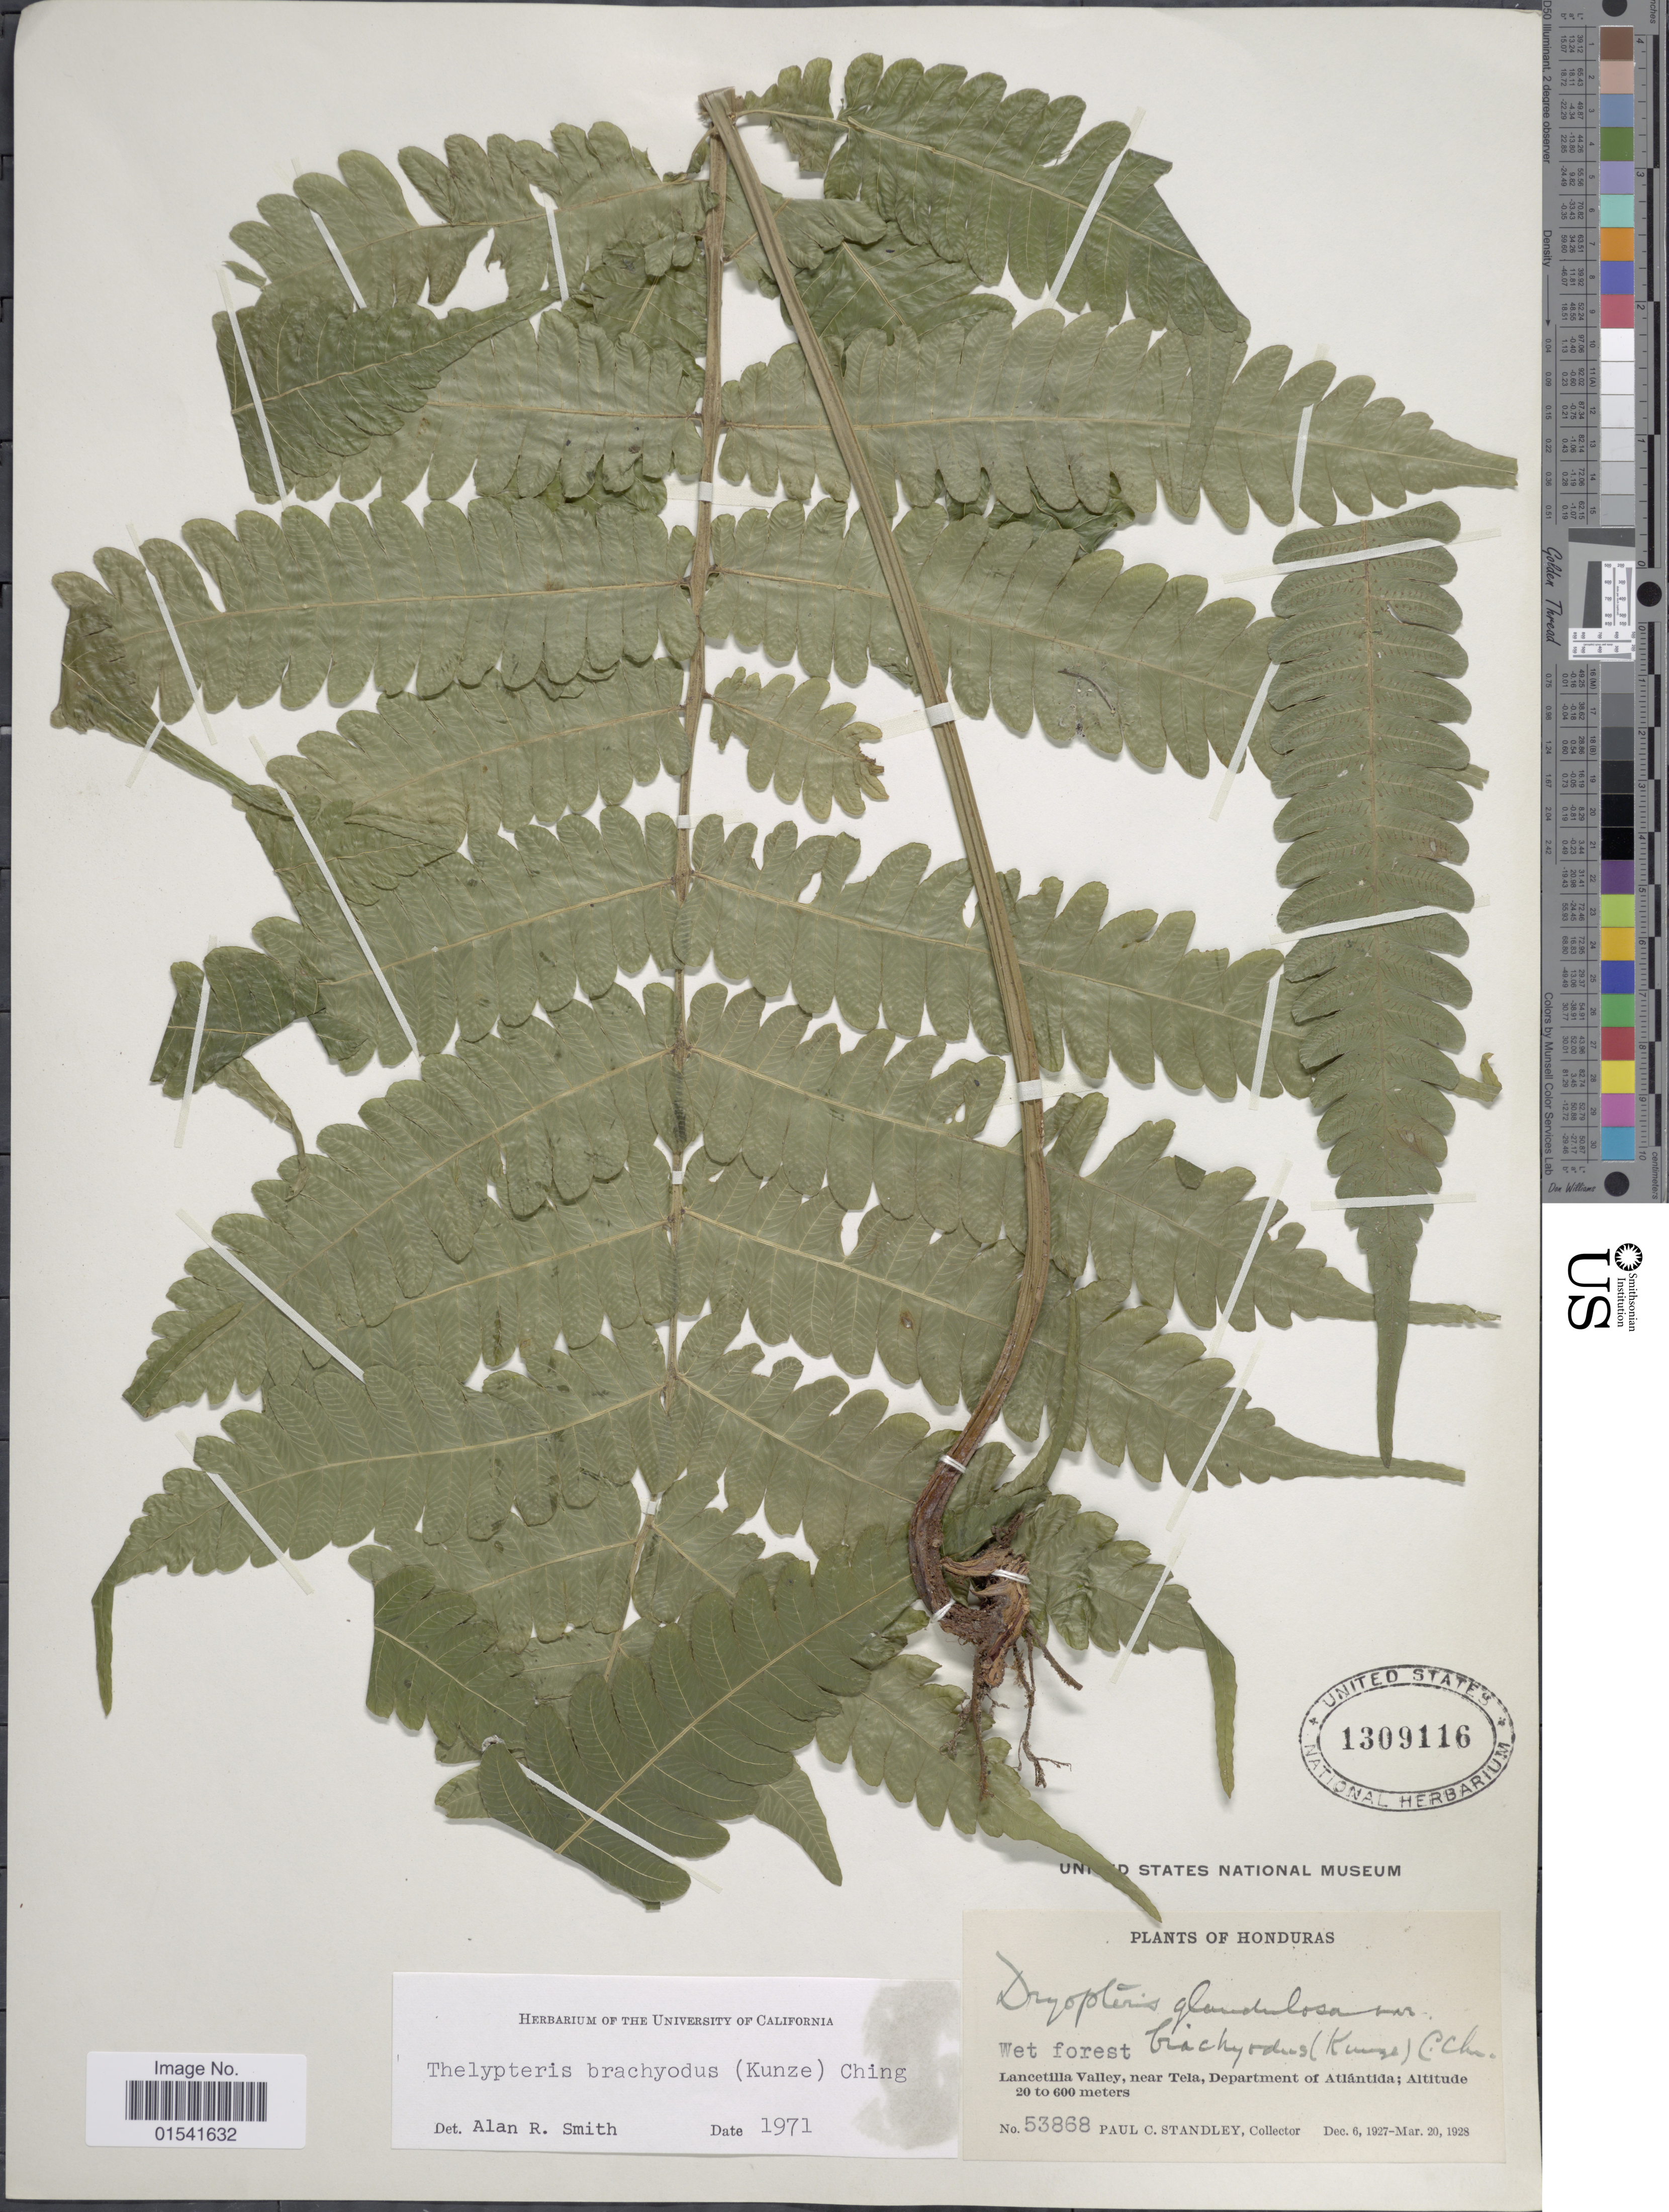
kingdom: Plantae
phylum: Tracheophyta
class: Polypodiopsida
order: Polypodiales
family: Thelypteridaceae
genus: Steiropteris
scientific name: Steiropteris glandulosa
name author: (Hook. f.) Pic. Serm.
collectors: P. C. Standley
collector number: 53868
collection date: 1927-12-06/1928-03-20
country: Honduras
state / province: Atlántida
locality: Lancetilla Valley, near Tela, Department of Atlántida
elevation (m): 20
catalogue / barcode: US 1309116